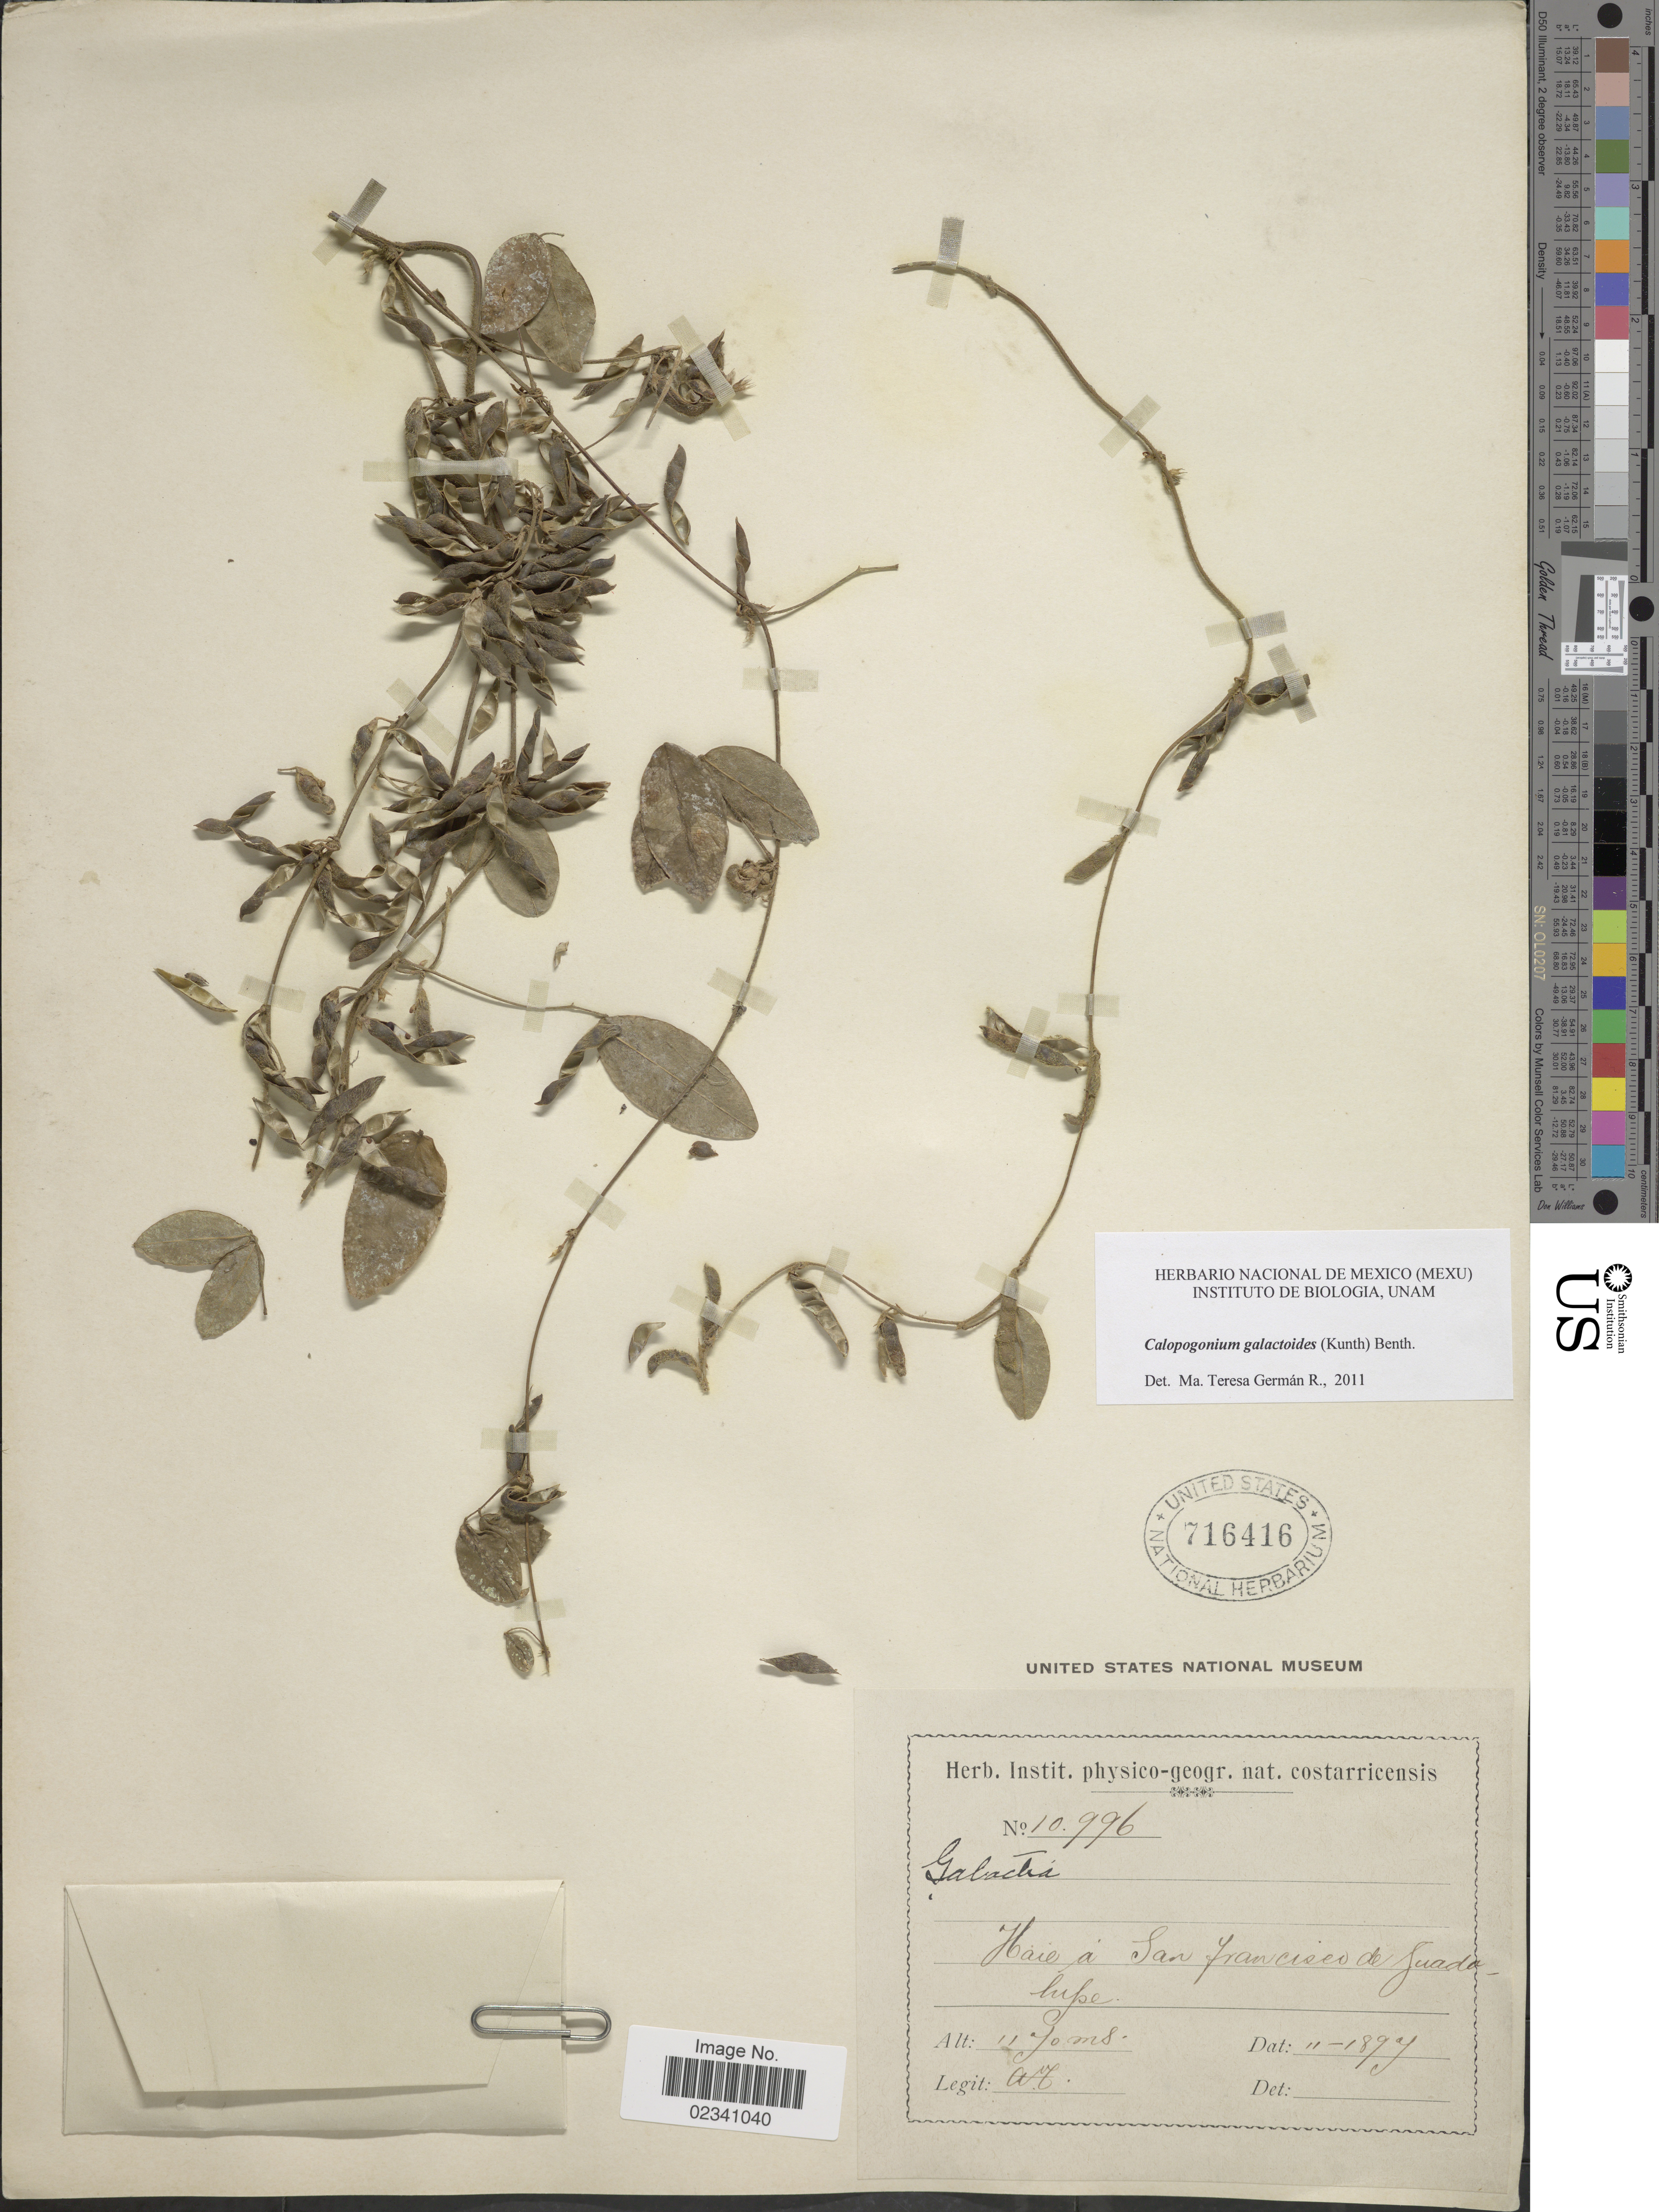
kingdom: Plantae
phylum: Tracheophyta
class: Magnoliopsida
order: Fabales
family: Fabaceae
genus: Calopogonium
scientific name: Calopogonium galactioides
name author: (Kunth) Hemsl.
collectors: A. Tonduz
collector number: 10996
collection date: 1897-11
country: Costa Rica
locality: Haie a San Francisco de Guadalupe.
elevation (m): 1170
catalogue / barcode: US 716416